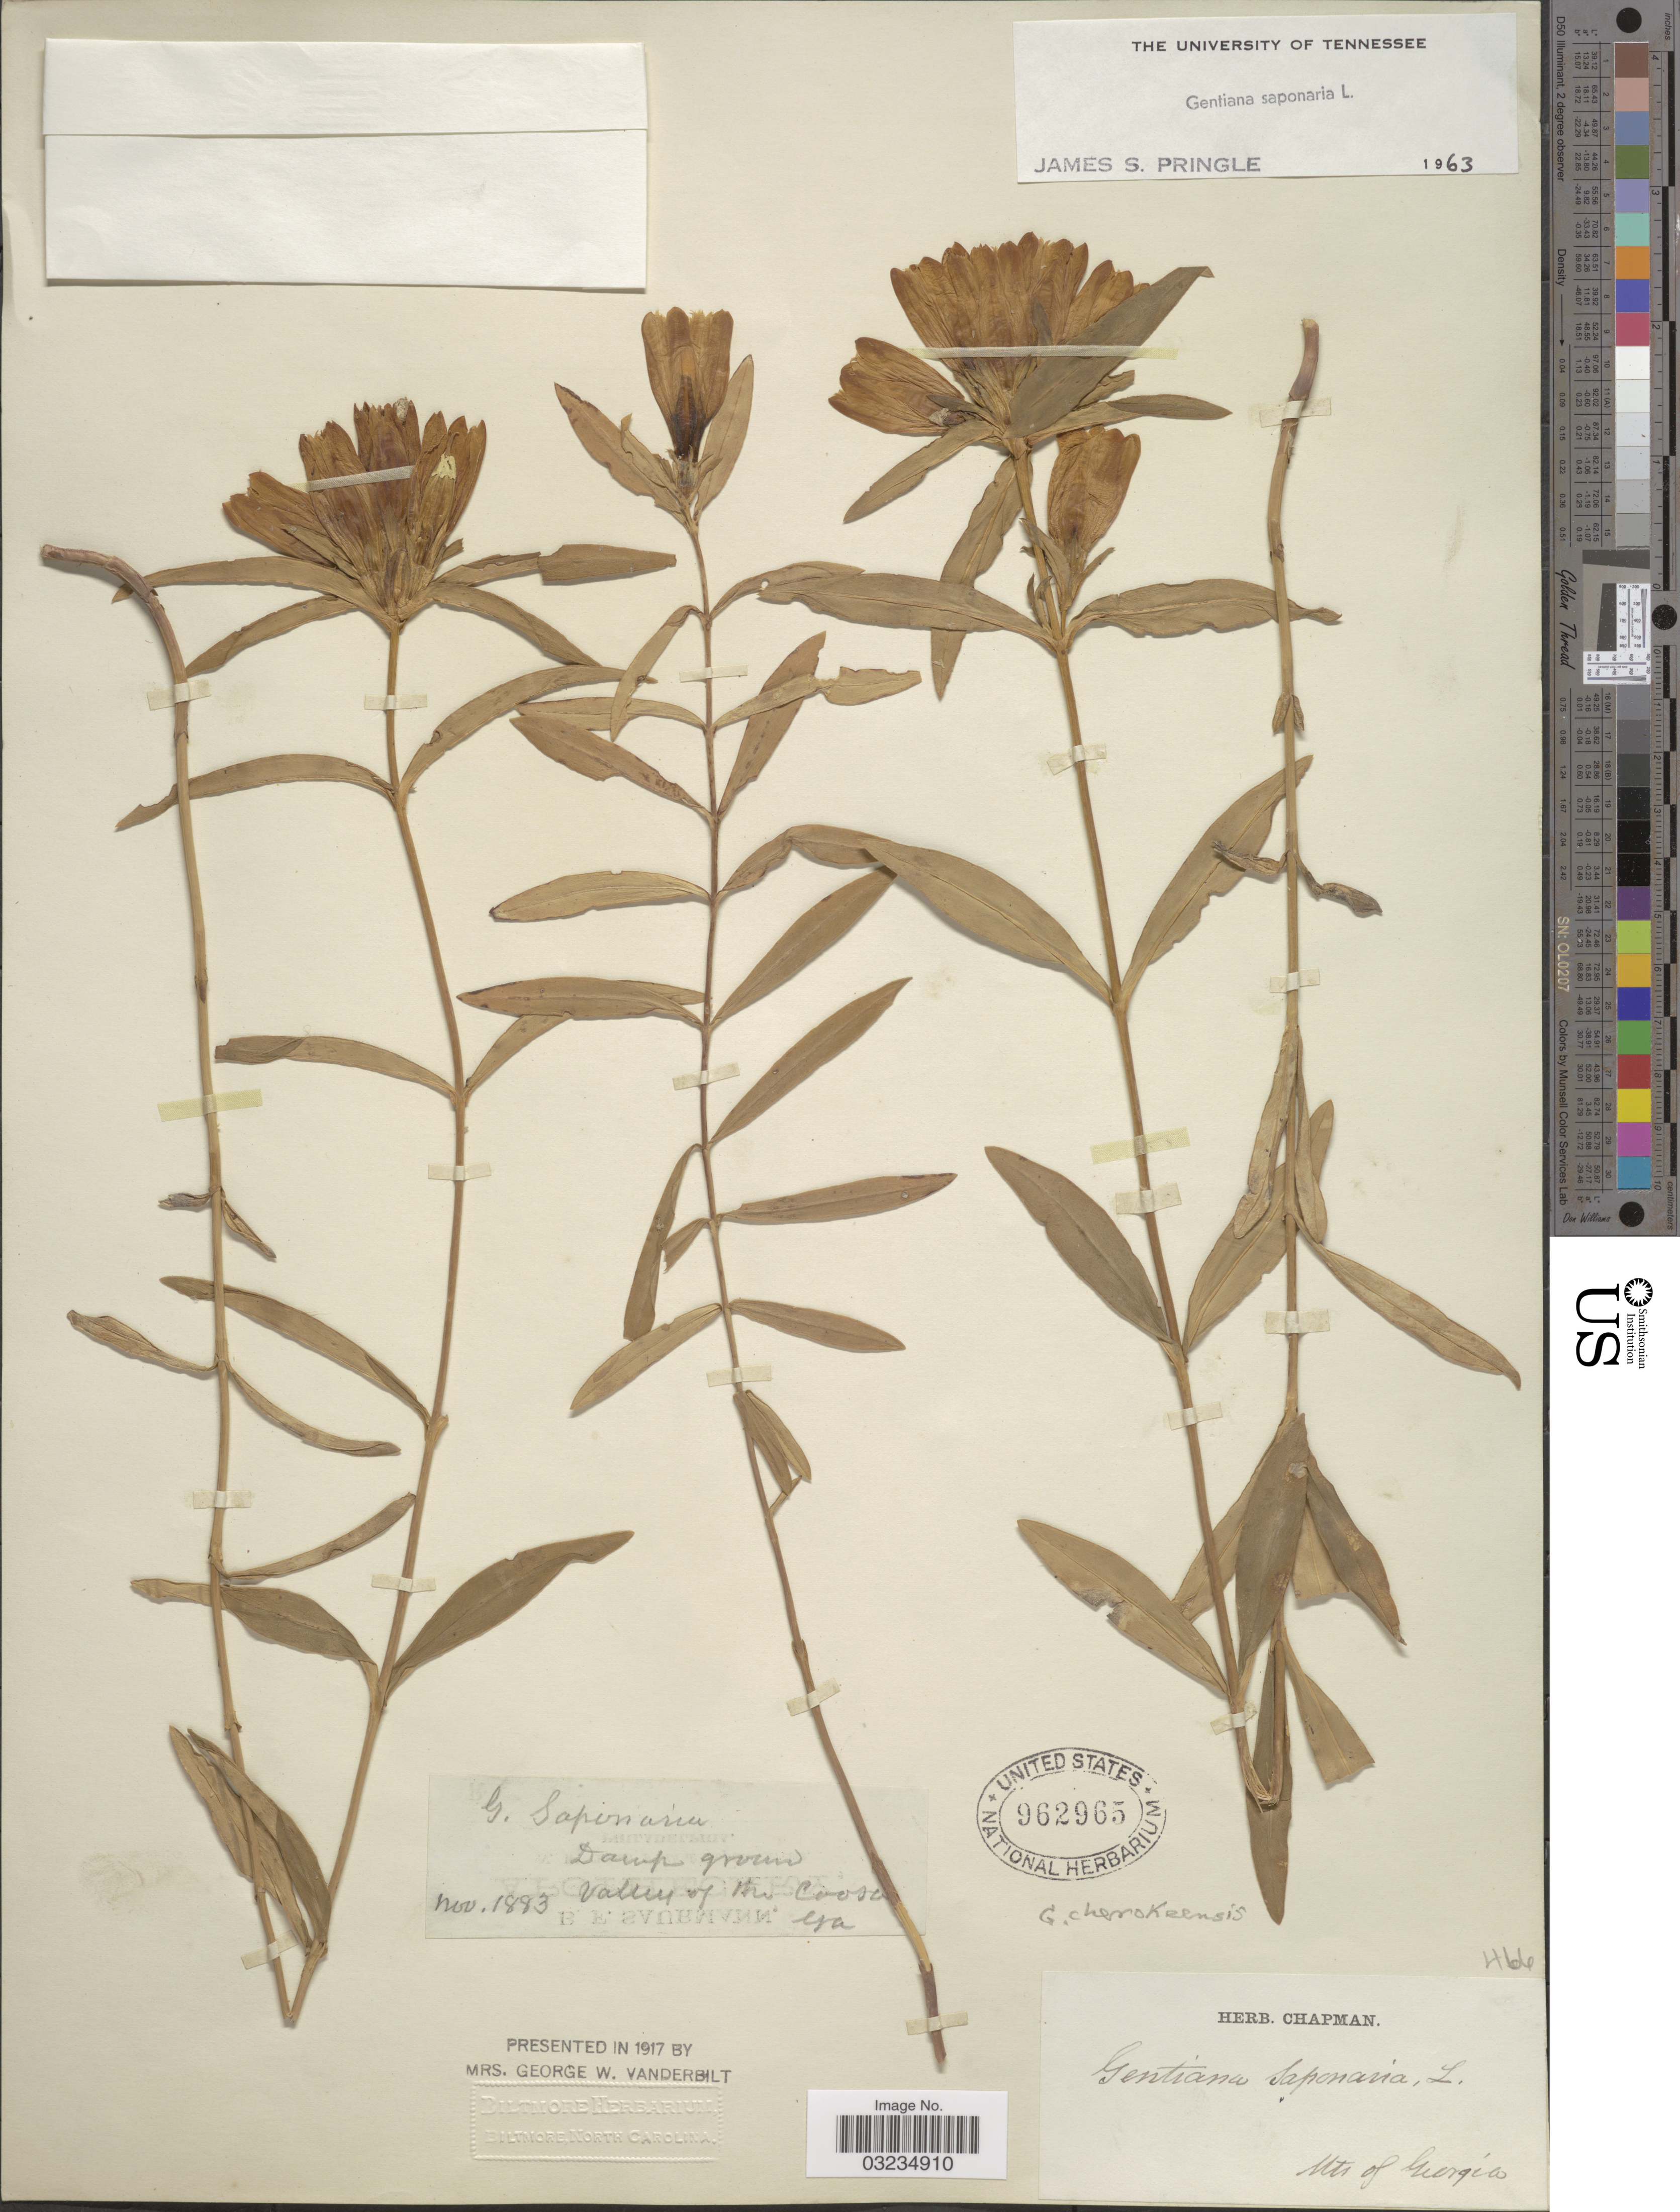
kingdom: Plantae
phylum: Tracheophyta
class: Magnoliopsida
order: Gentianales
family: Gentianaceae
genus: Gentiana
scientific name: Gentiana saponaria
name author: L.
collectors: ex herb. Chapman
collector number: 466?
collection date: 1883-11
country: United States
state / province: Georgia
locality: Valley of Mt. Coosa. Mts. of Mt. Georgia.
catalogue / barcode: US 962965